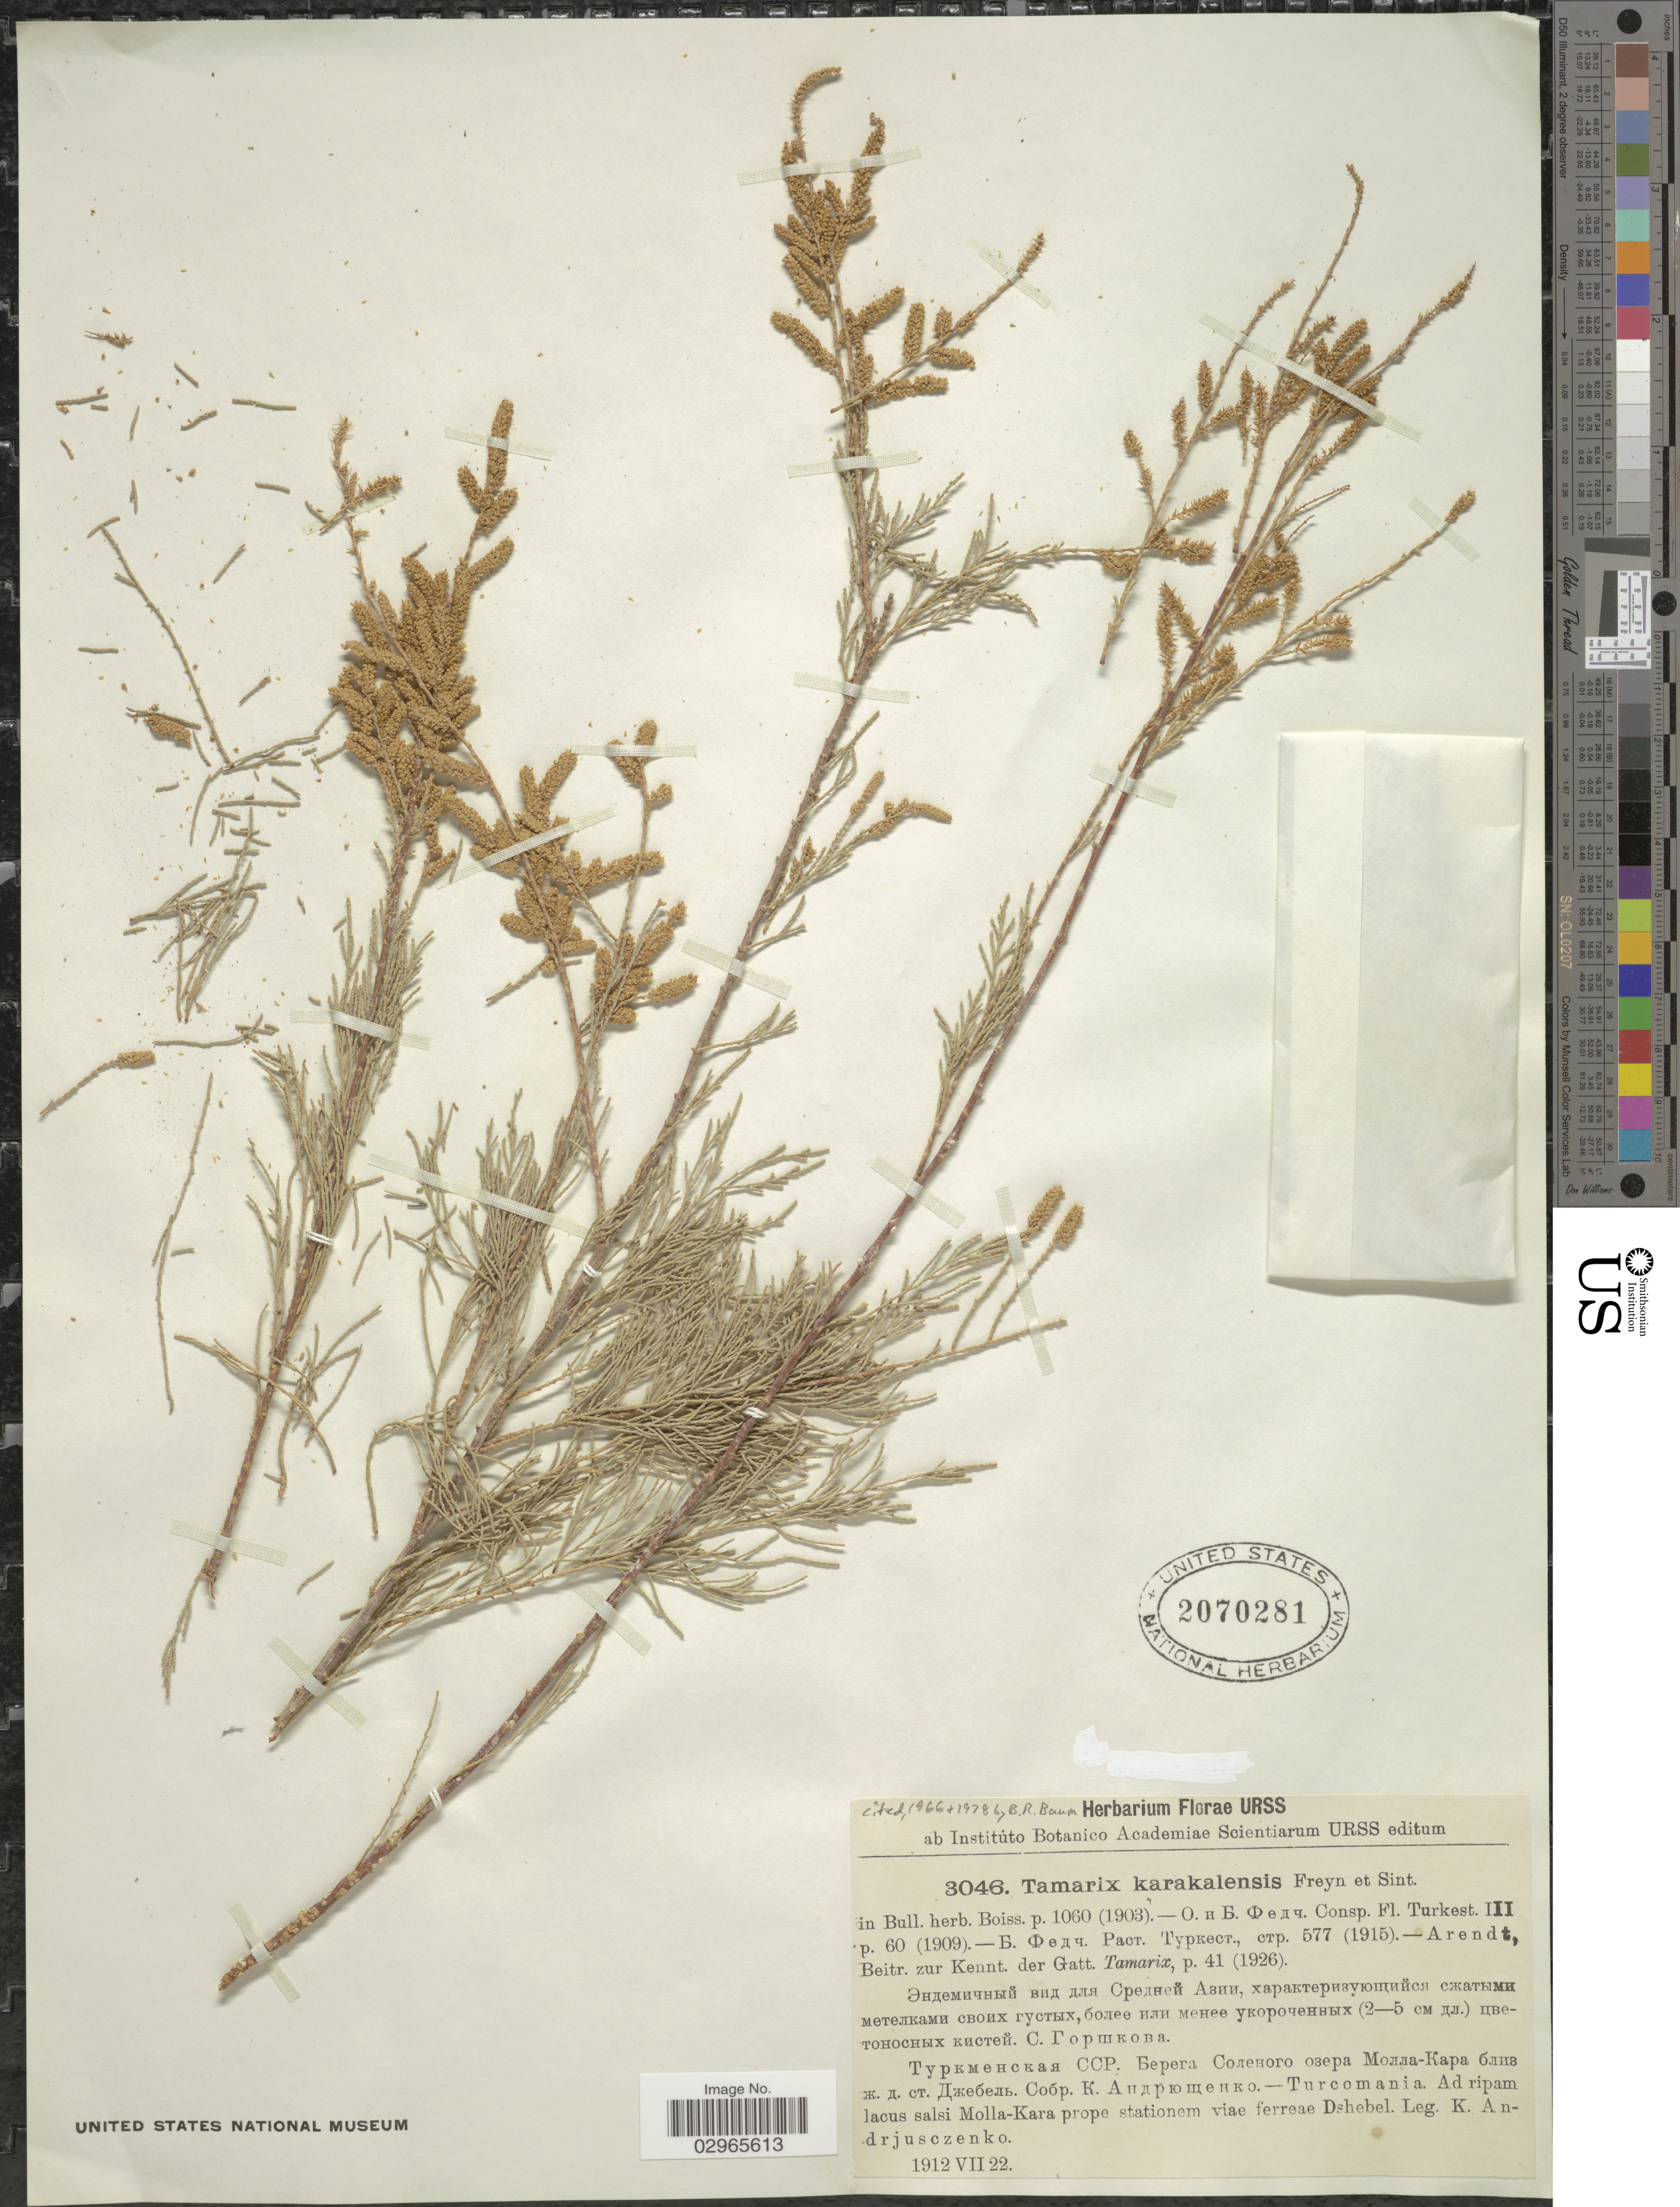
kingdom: Plantae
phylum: Tracheophyta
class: Magnoliopsida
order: Caryophyllales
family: Tamaricaceae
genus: Tamarix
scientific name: Tamarix karakalensis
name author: Freyn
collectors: K. Andrjusczenko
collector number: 3046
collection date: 1912-07-22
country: Turkmenistan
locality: Turcomania. Ad ripam lacus salsi Molla-Kara prope stationem viae ferreae Dshebel.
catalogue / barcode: US 2070281